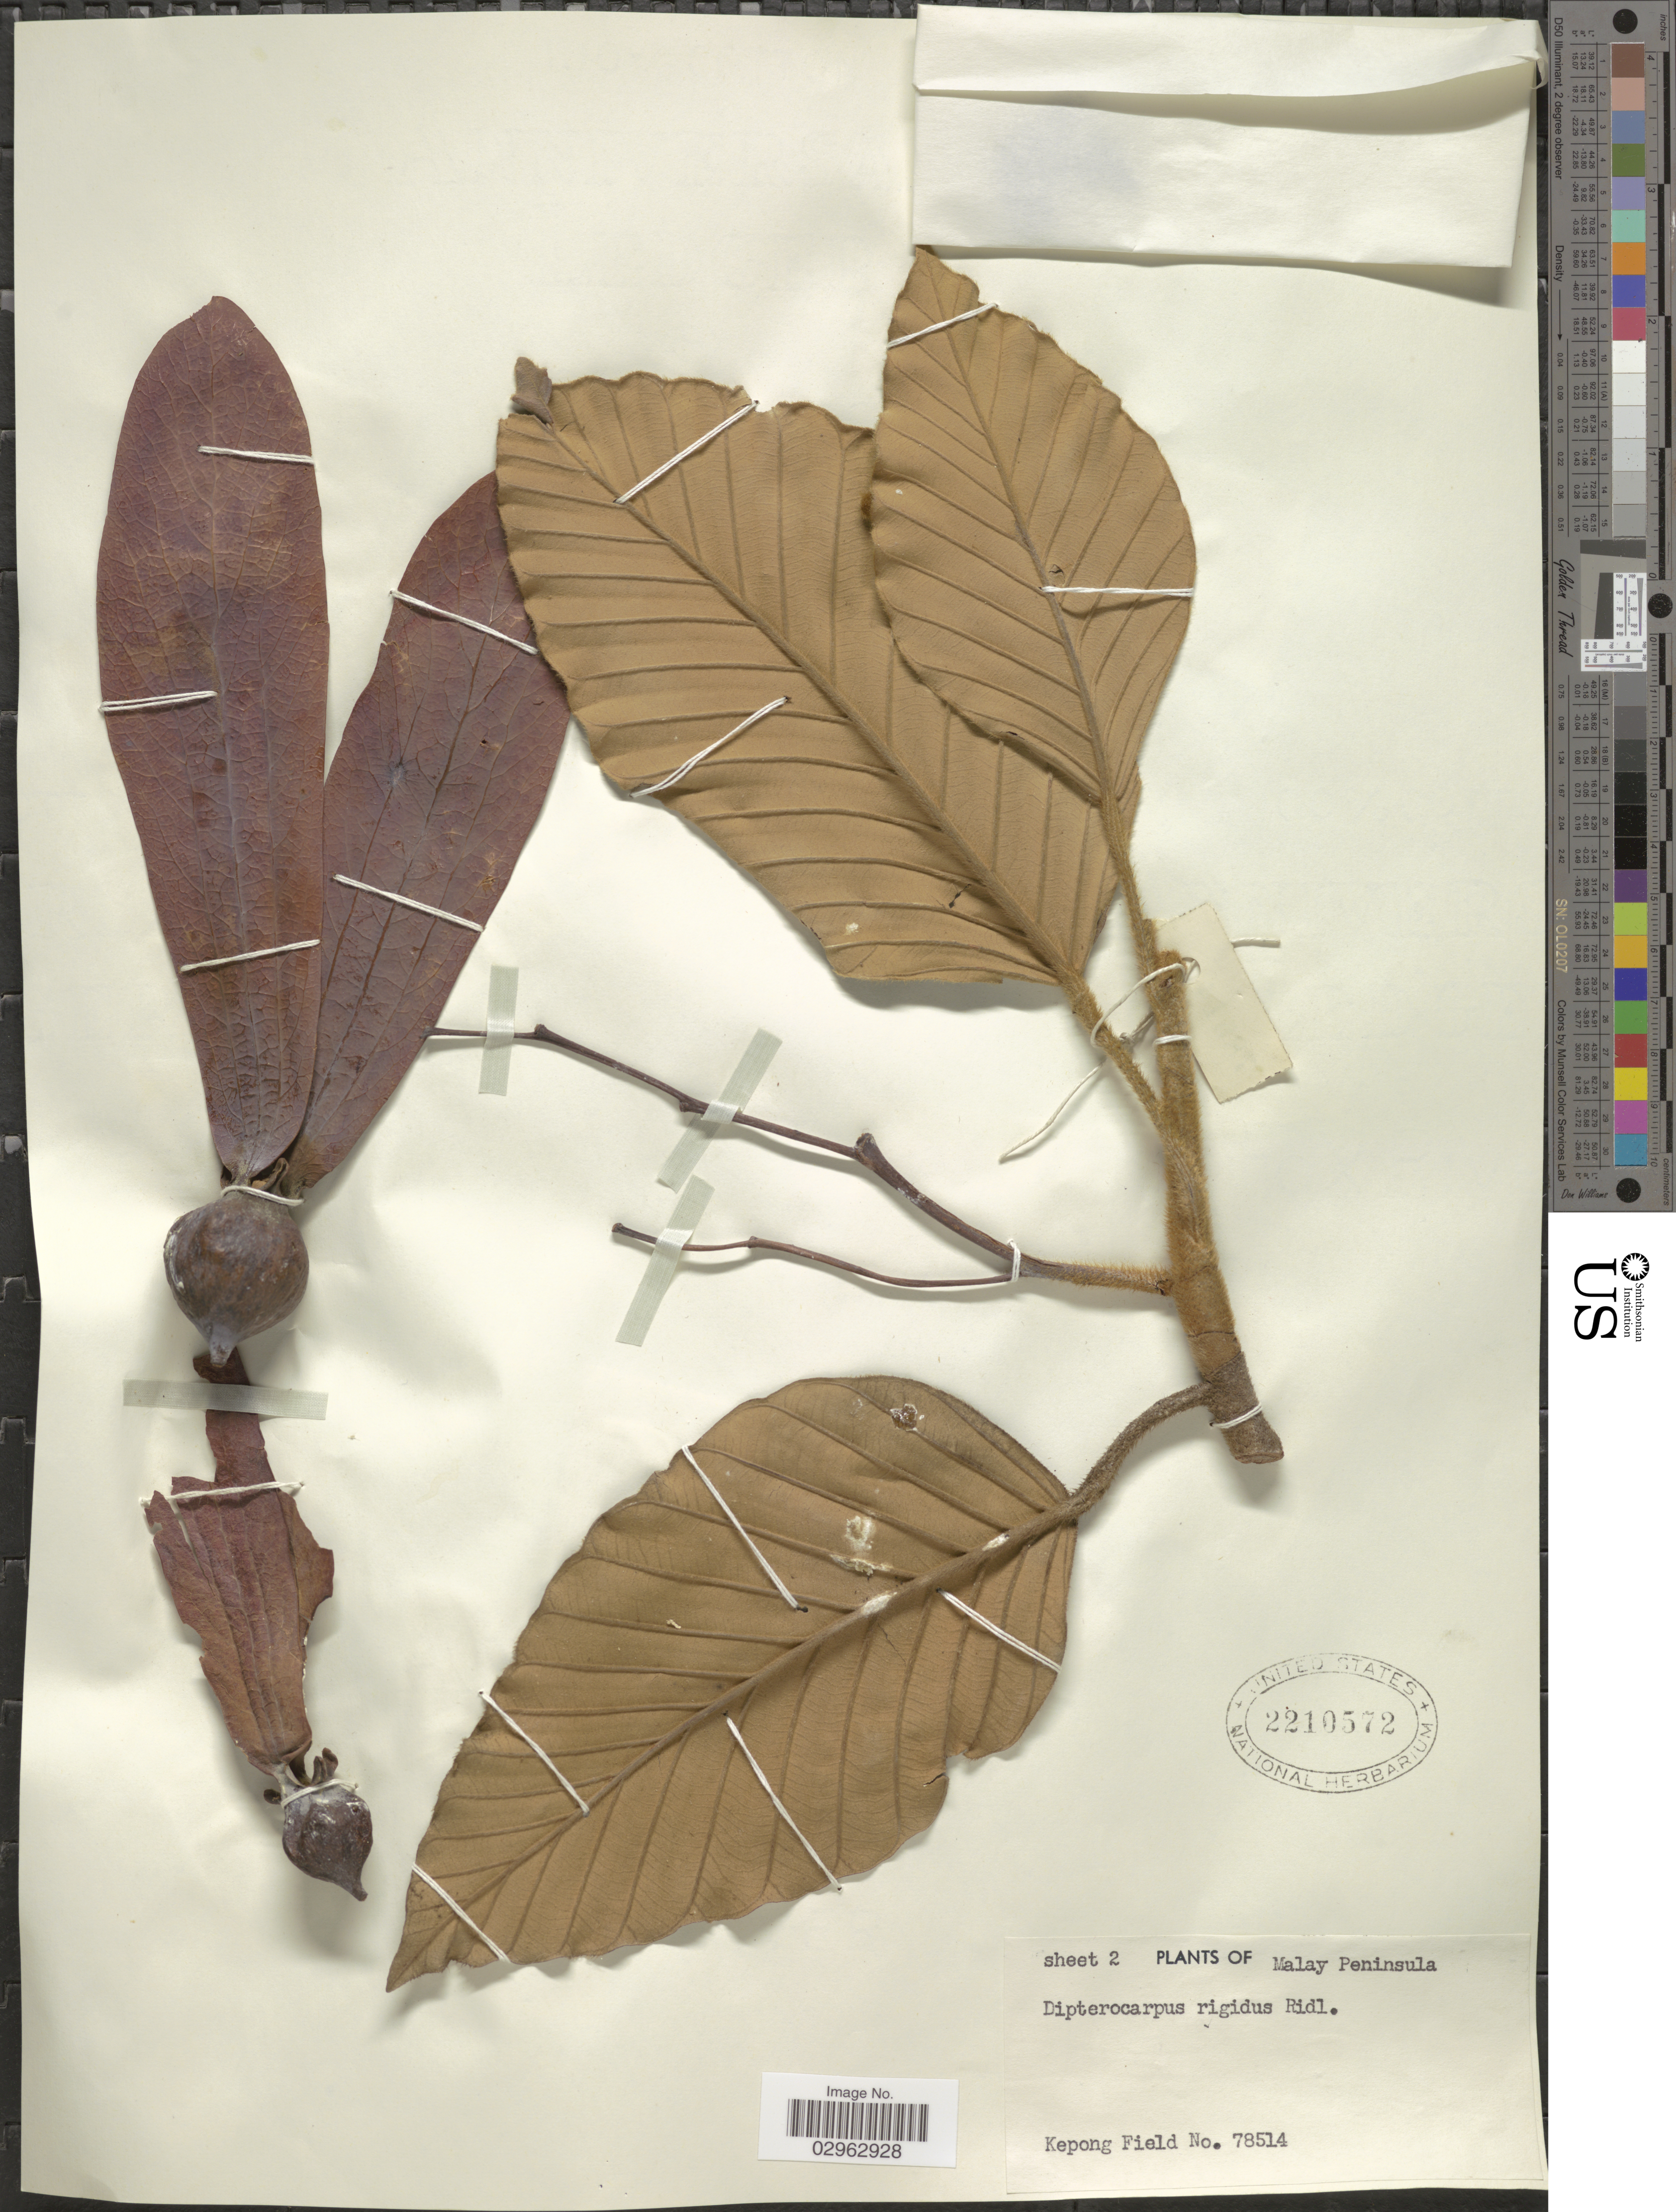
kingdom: Plantae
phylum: Tracheophyta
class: Magnoliopsida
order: Malvales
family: Dipterocarpaceae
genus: Dipterocarpus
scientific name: Dipterocarpus rigidus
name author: Ridl.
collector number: Kepong Field 78514 ?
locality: Malay Peninsula.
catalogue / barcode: US 2210572